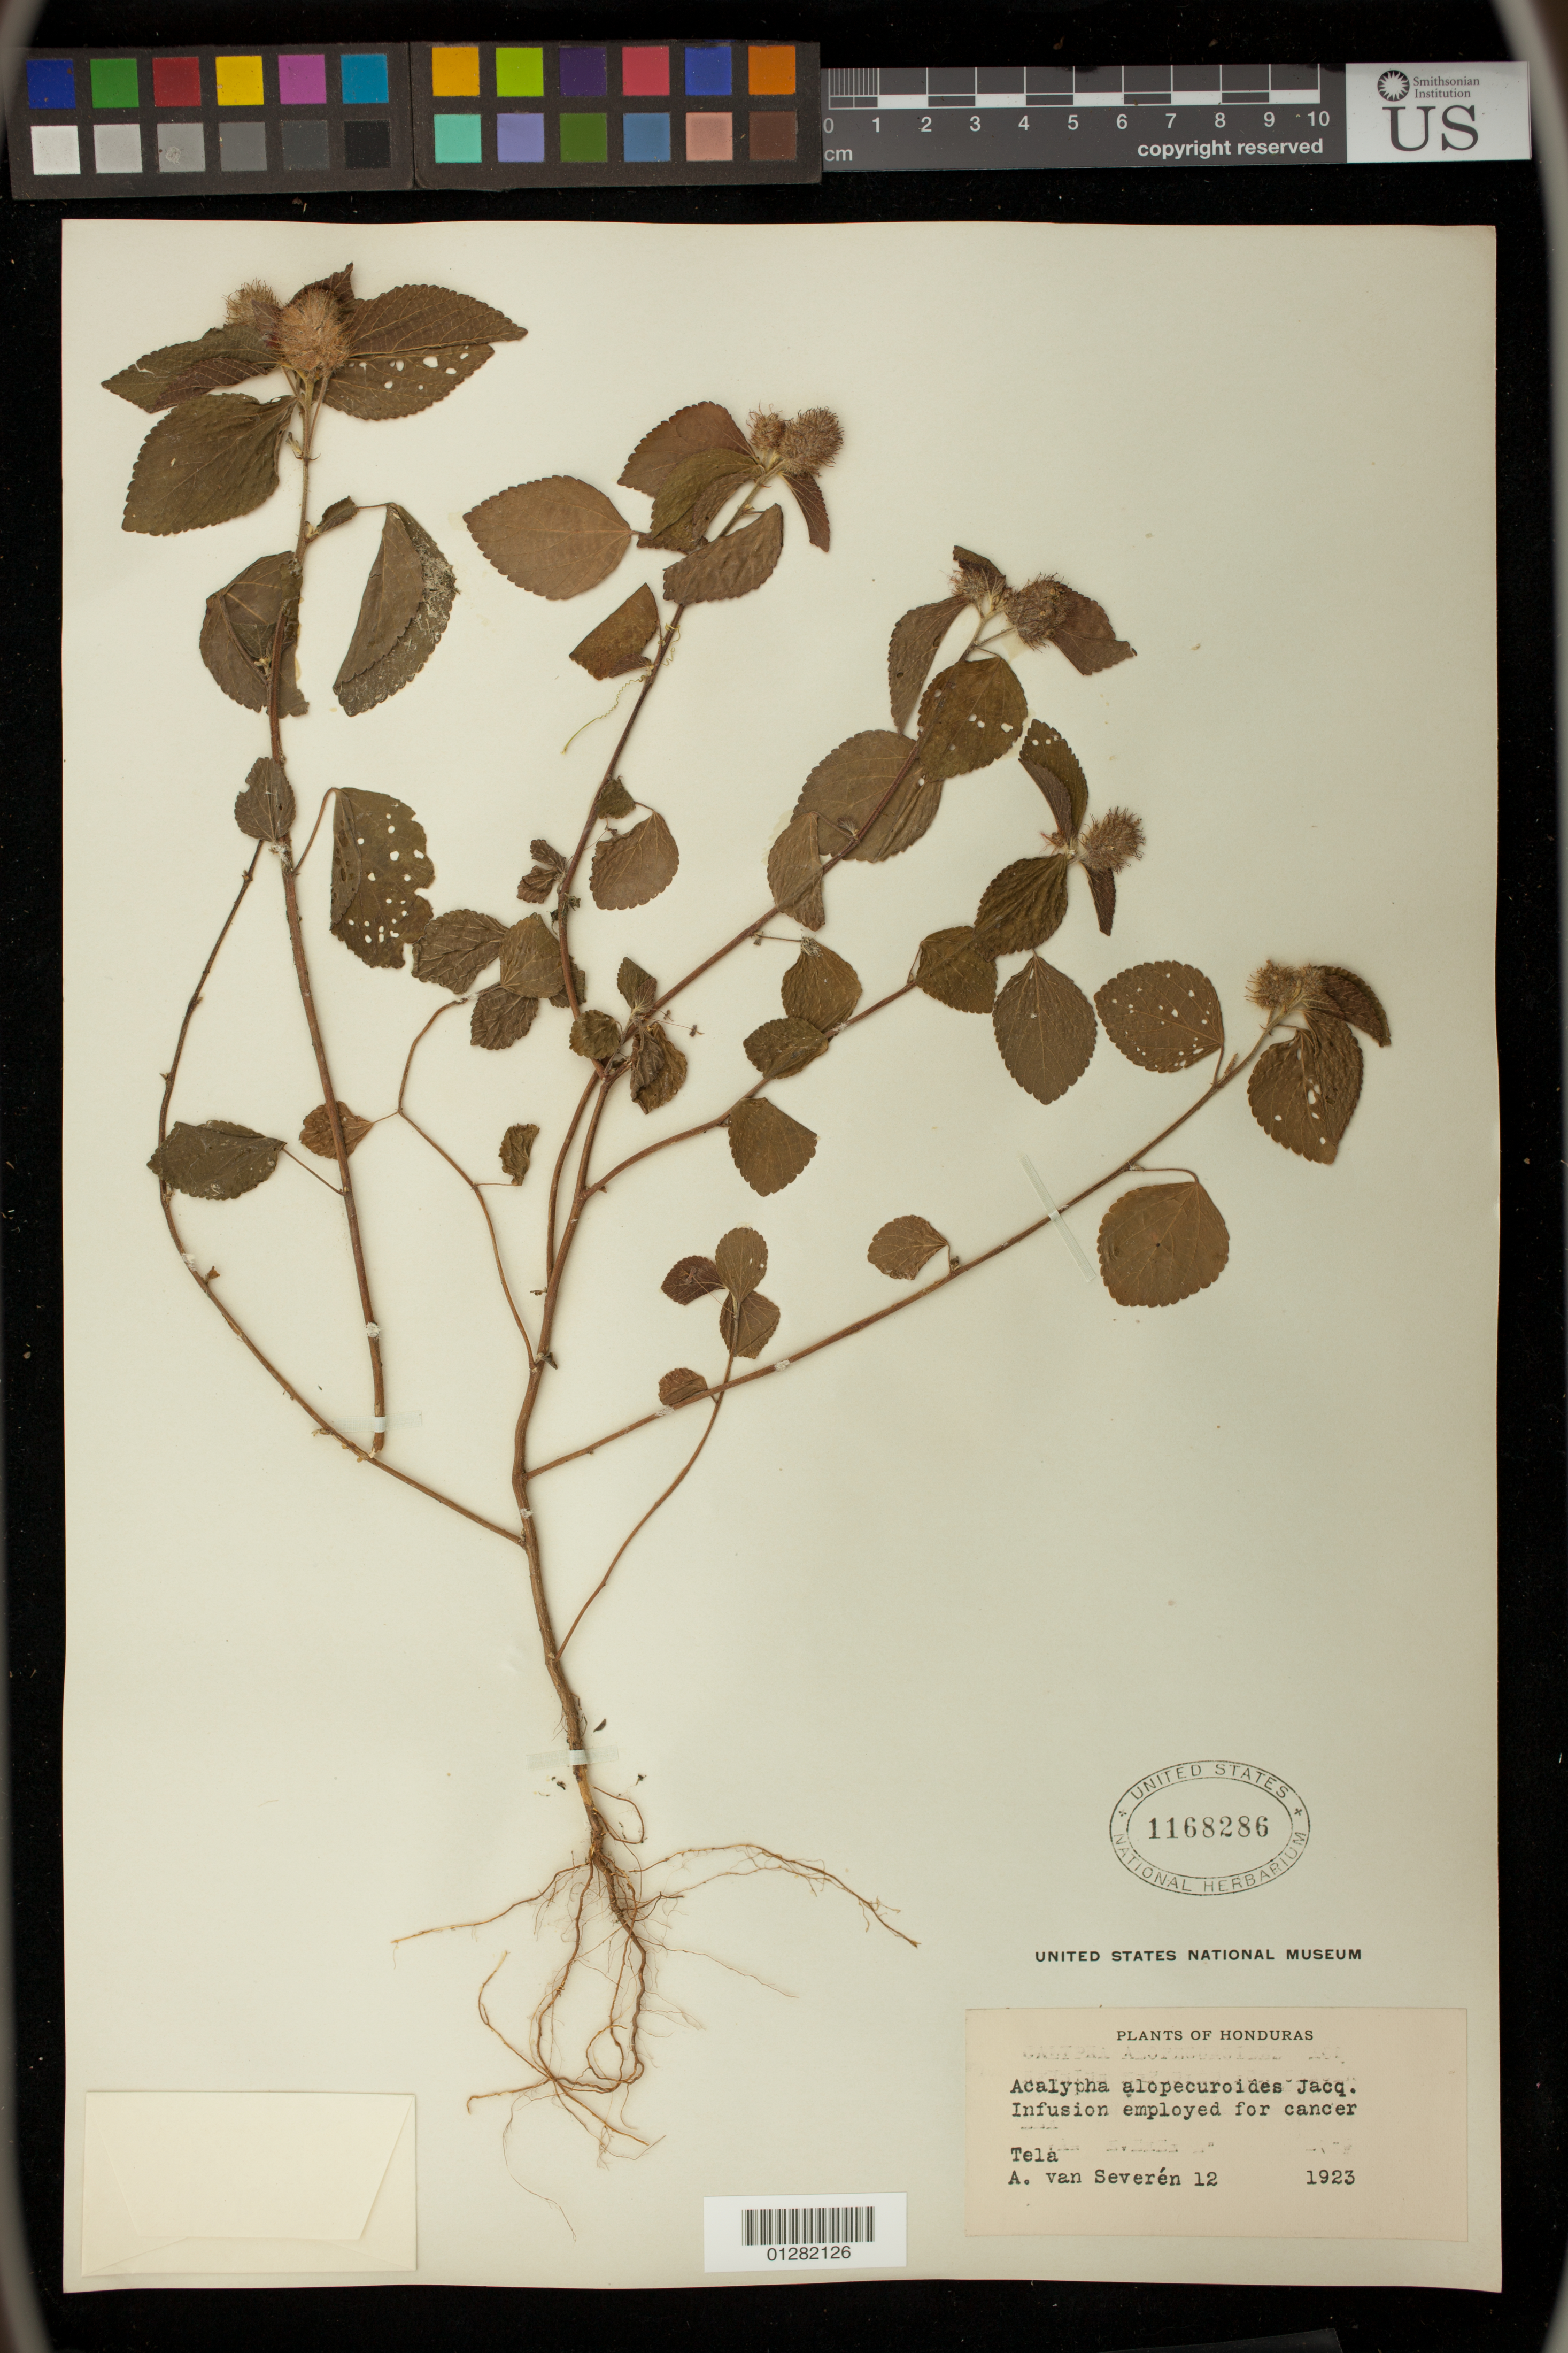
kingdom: Plantae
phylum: Tracheophyta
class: Magnoliopsida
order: Malpighiales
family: Euphorbiaceae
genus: Acalypha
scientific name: Acalypha arvensis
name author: Poepp.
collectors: A. Van Severen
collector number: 12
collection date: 1923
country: Honduras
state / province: Atlántida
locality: Tela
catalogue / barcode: US 1168286